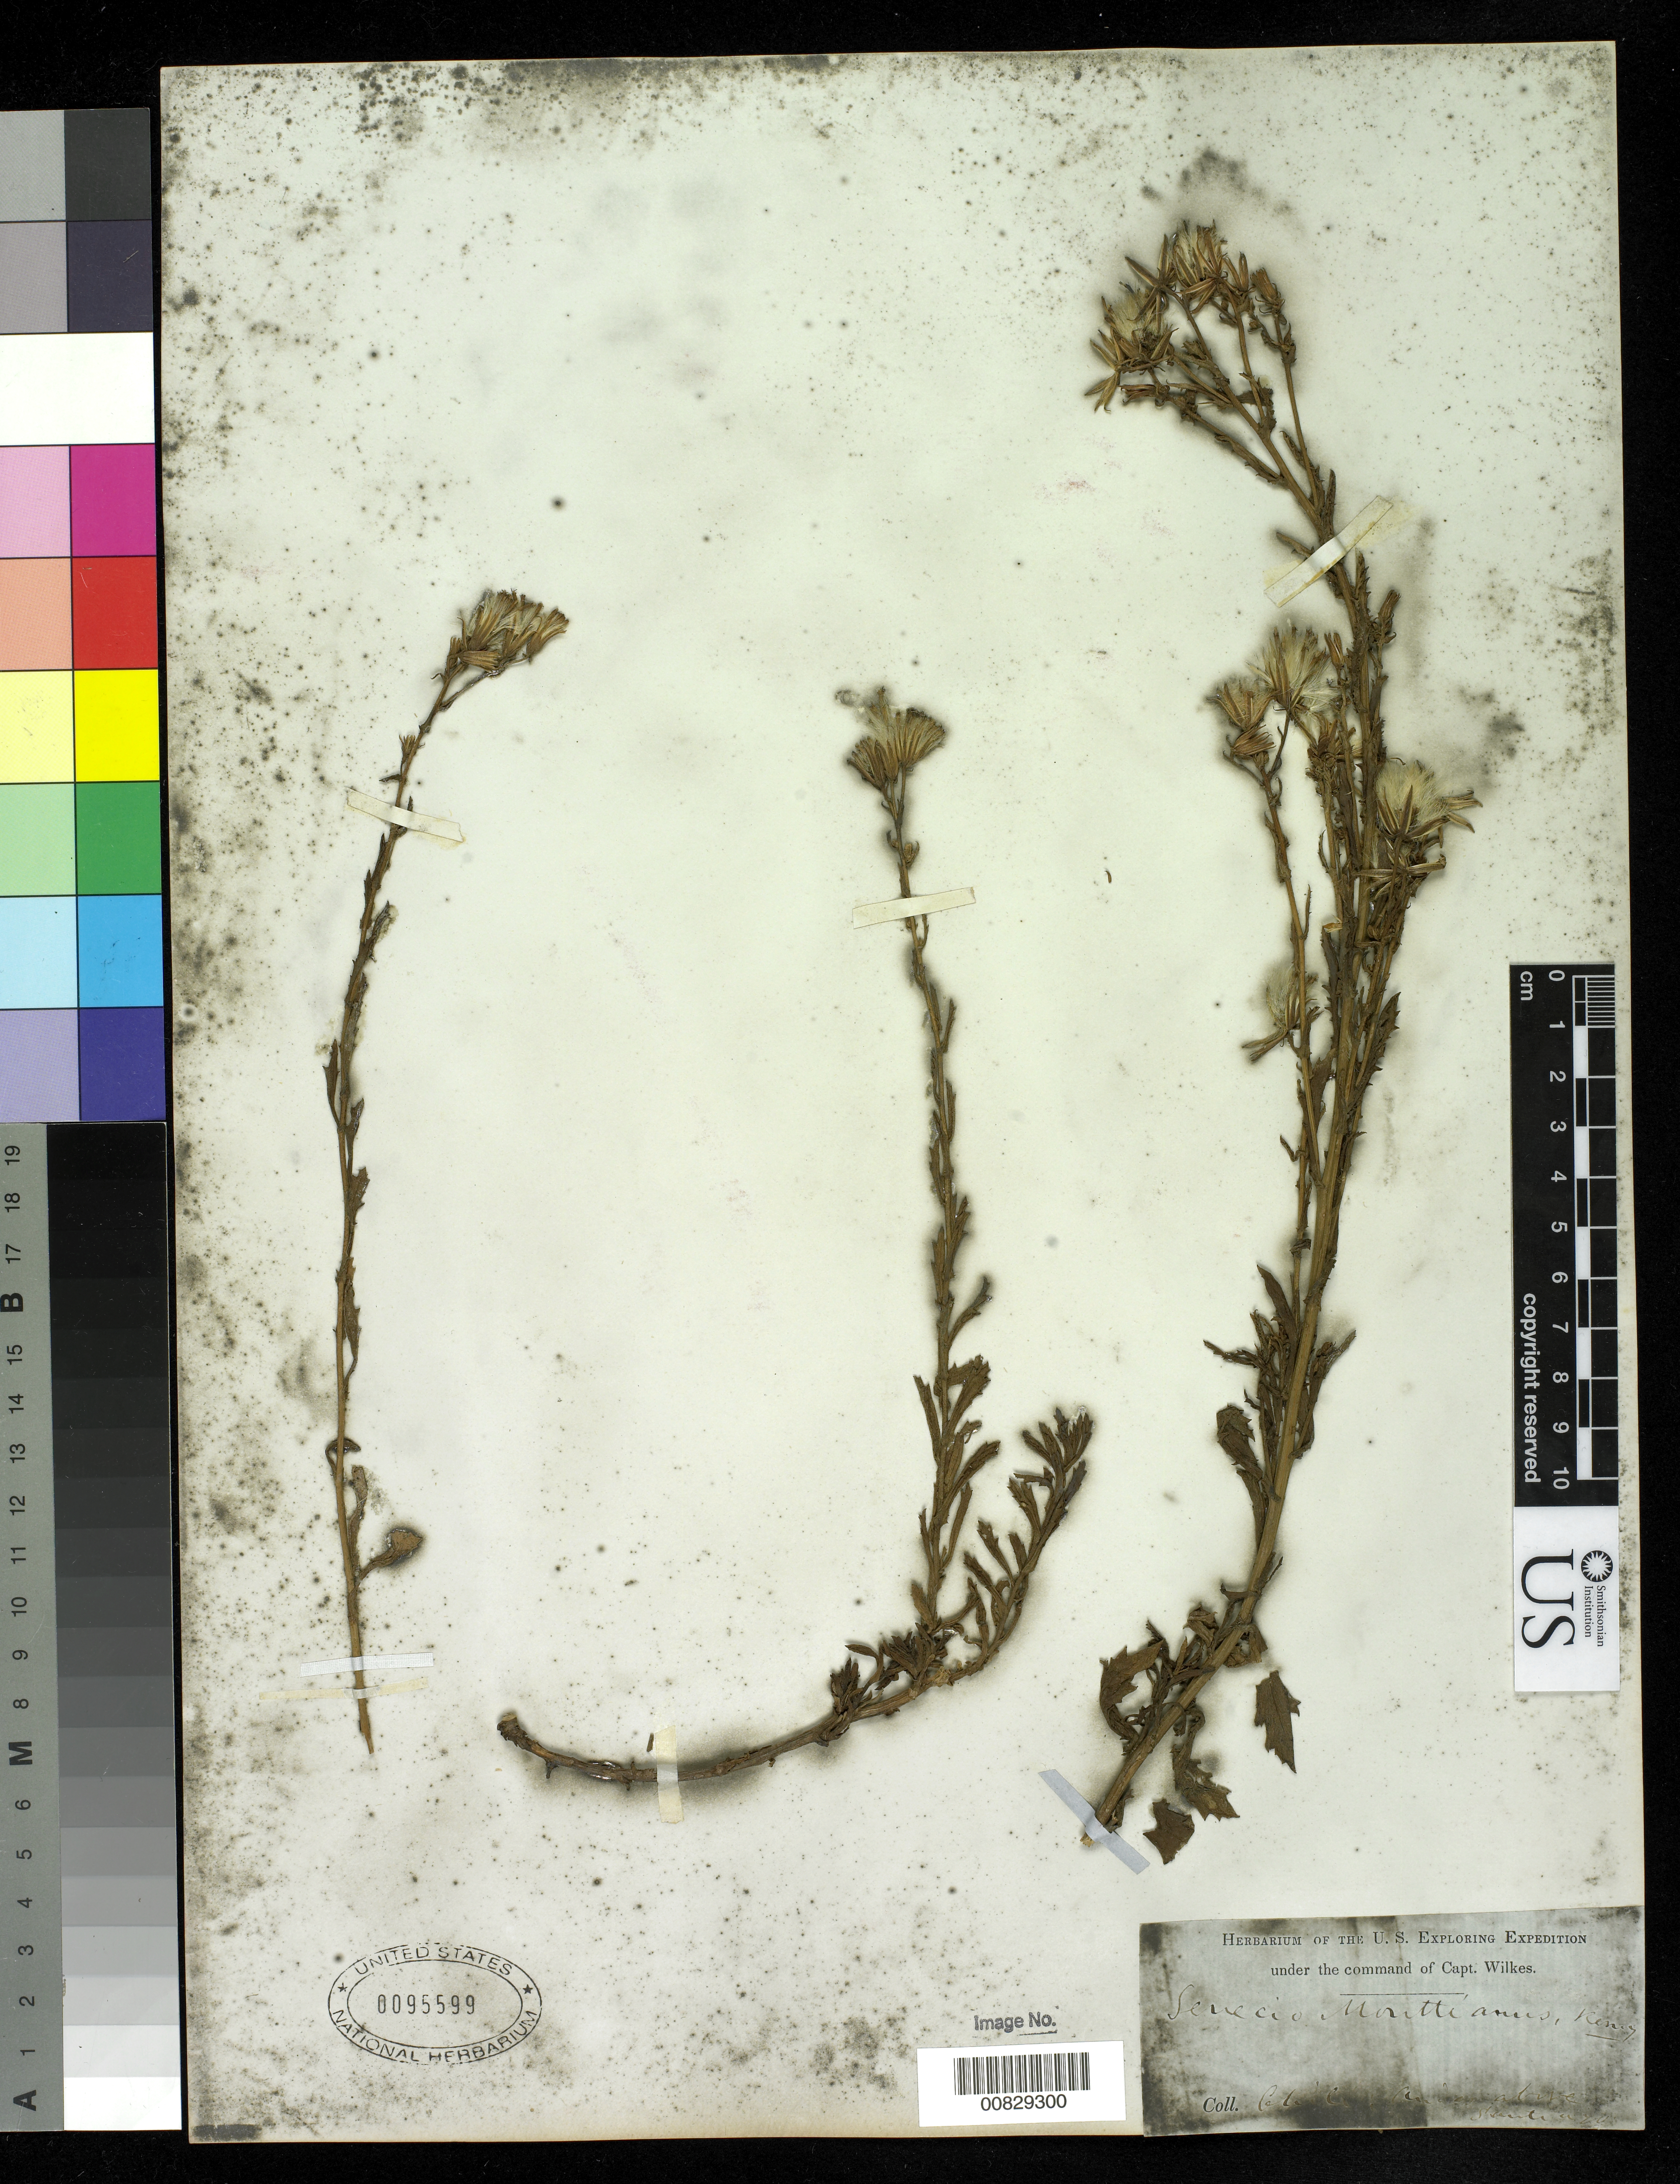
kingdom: Plantae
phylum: Tracheophyta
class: Magnoliopsida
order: Asterales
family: Asteraceae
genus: Senecio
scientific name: Senecio arnottianus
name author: DC.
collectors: Wilkes Explor. Exped.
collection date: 1838/1842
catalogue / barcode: US 95599